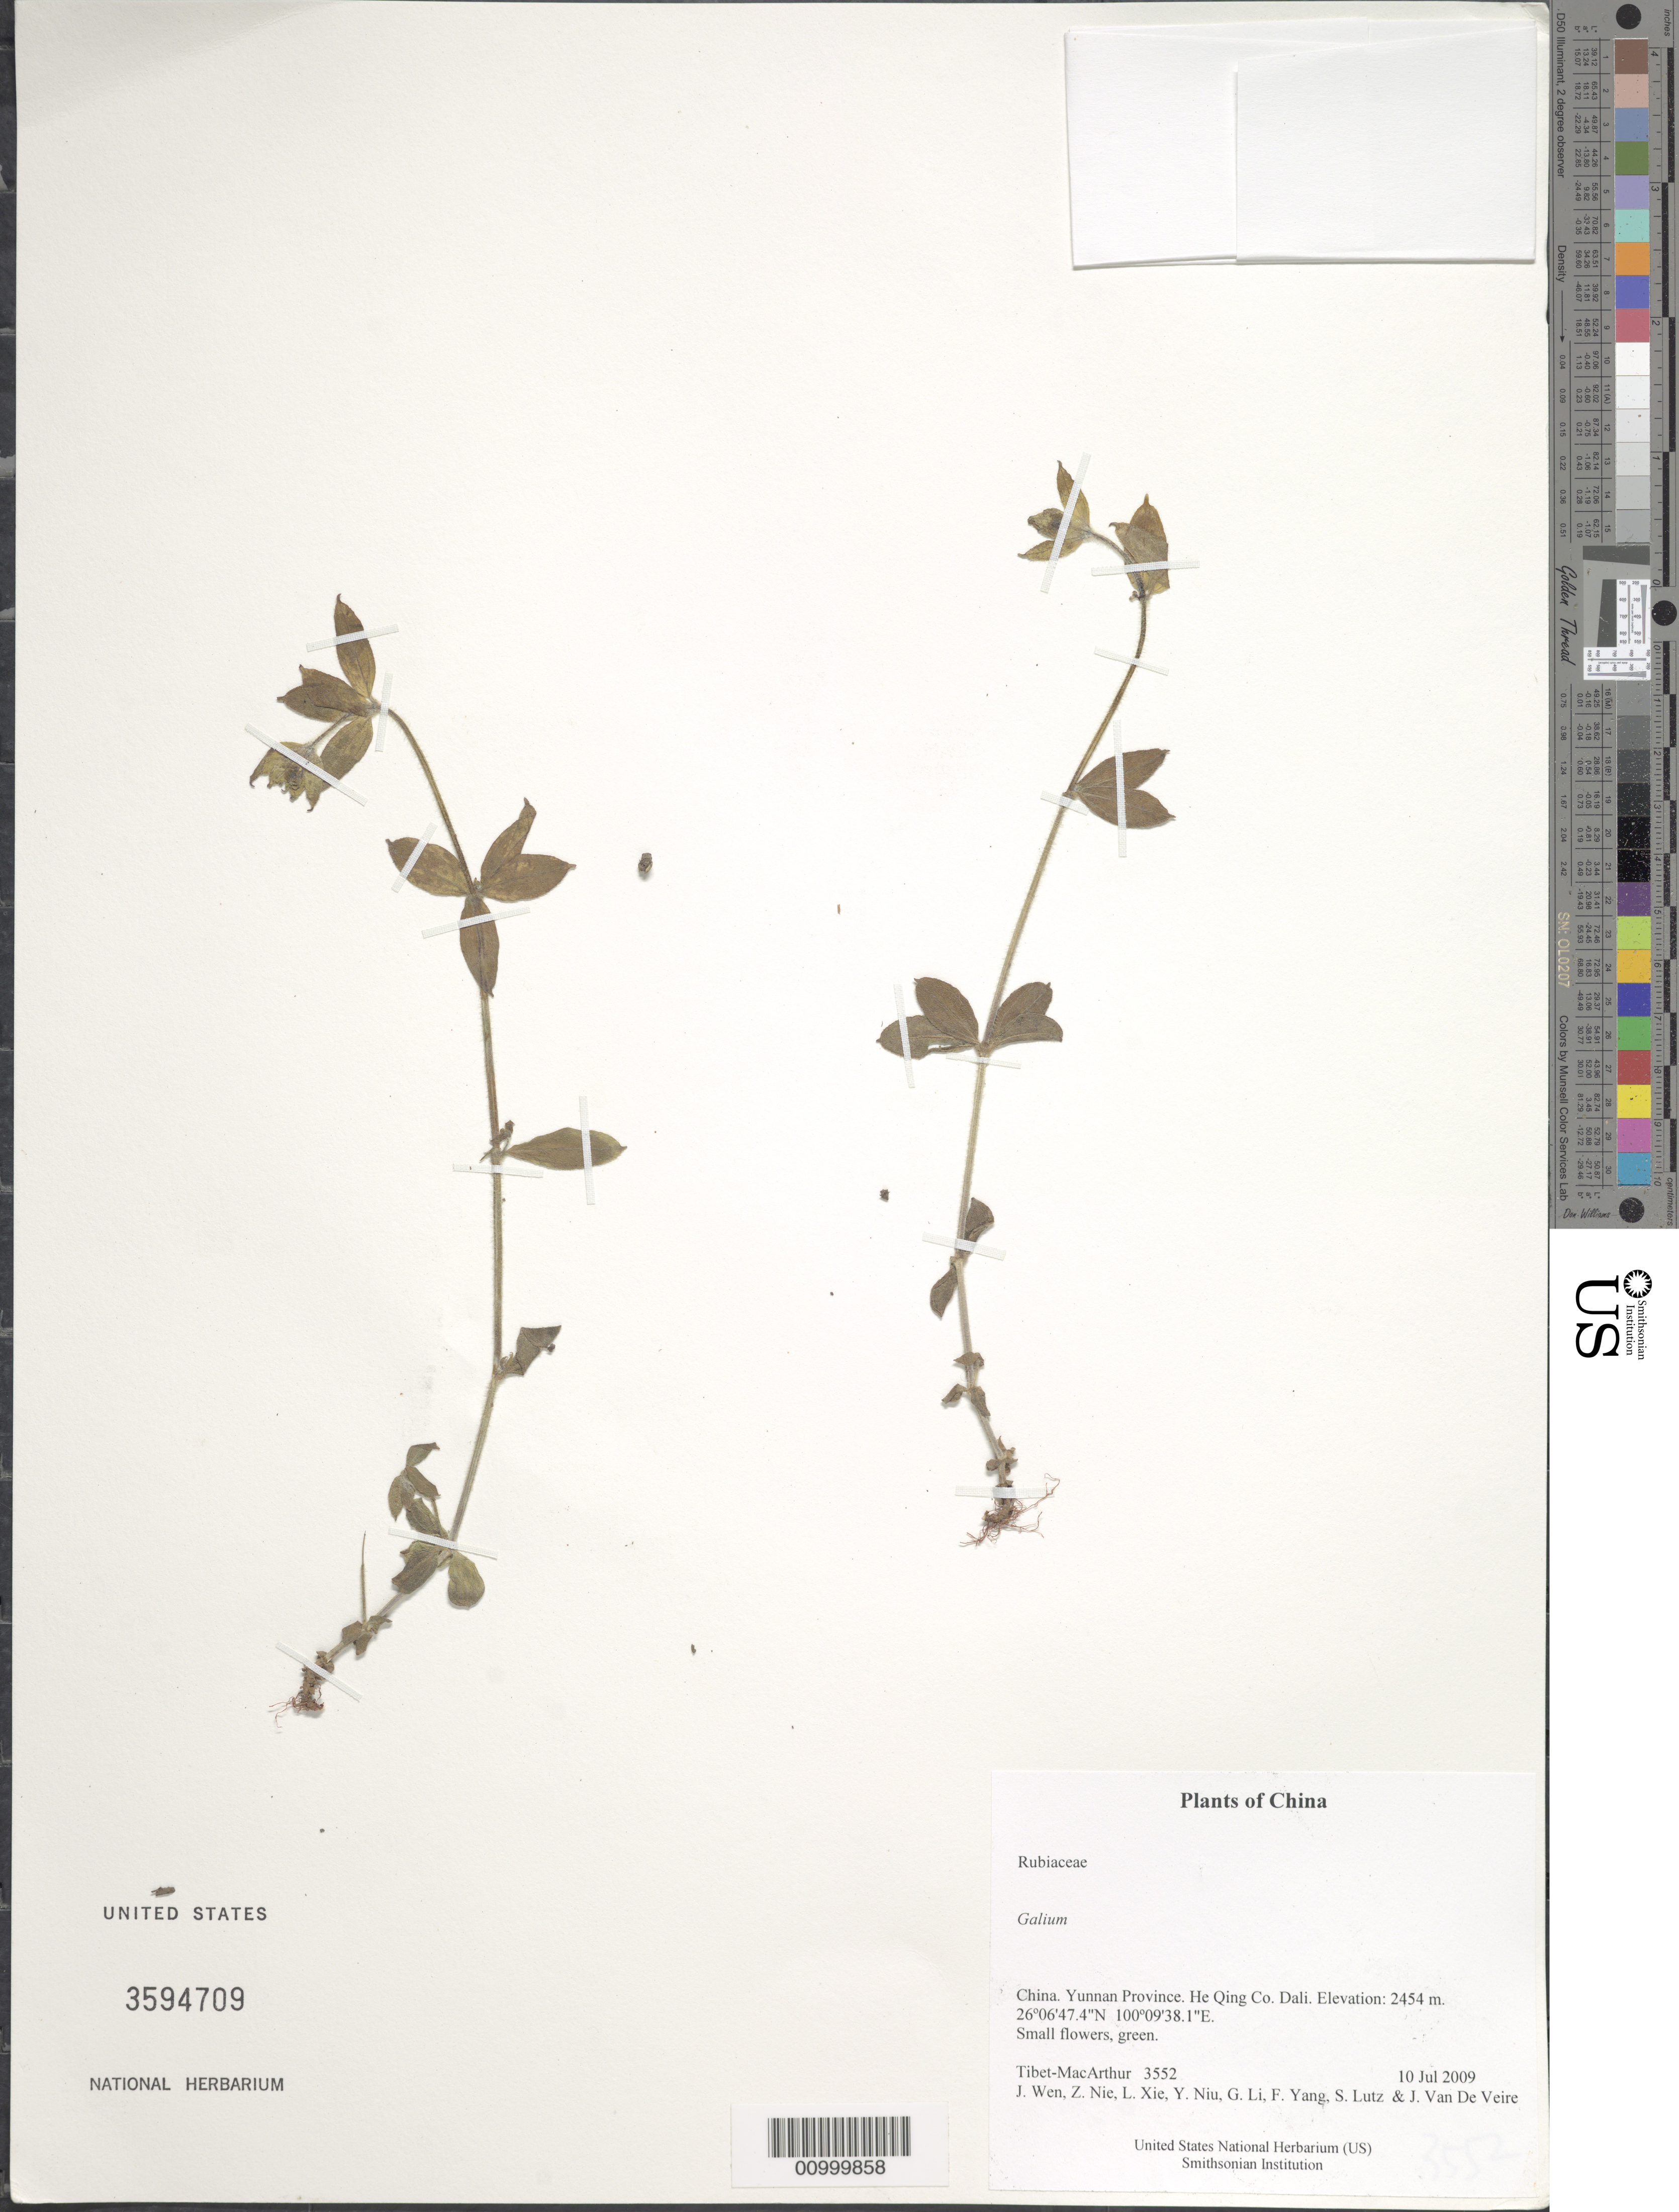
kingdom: Plantae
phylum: Tracheophyta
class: Magnoliopsida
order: Gentianales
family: Rubiaceae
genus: Galium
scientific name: Galium sp.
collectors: Tibet-MacArthur, J. Wen, Z. Nie, L. Xie, Y. Niu, G. Li, F. Yang, S. Lutz & J. Van De Veire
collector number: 3552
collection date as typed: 10 Jul 2009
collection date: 2009-07-10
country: China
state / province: Yunnan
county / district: He Qing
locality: Dali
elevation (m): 2454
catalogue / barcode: US 3594709